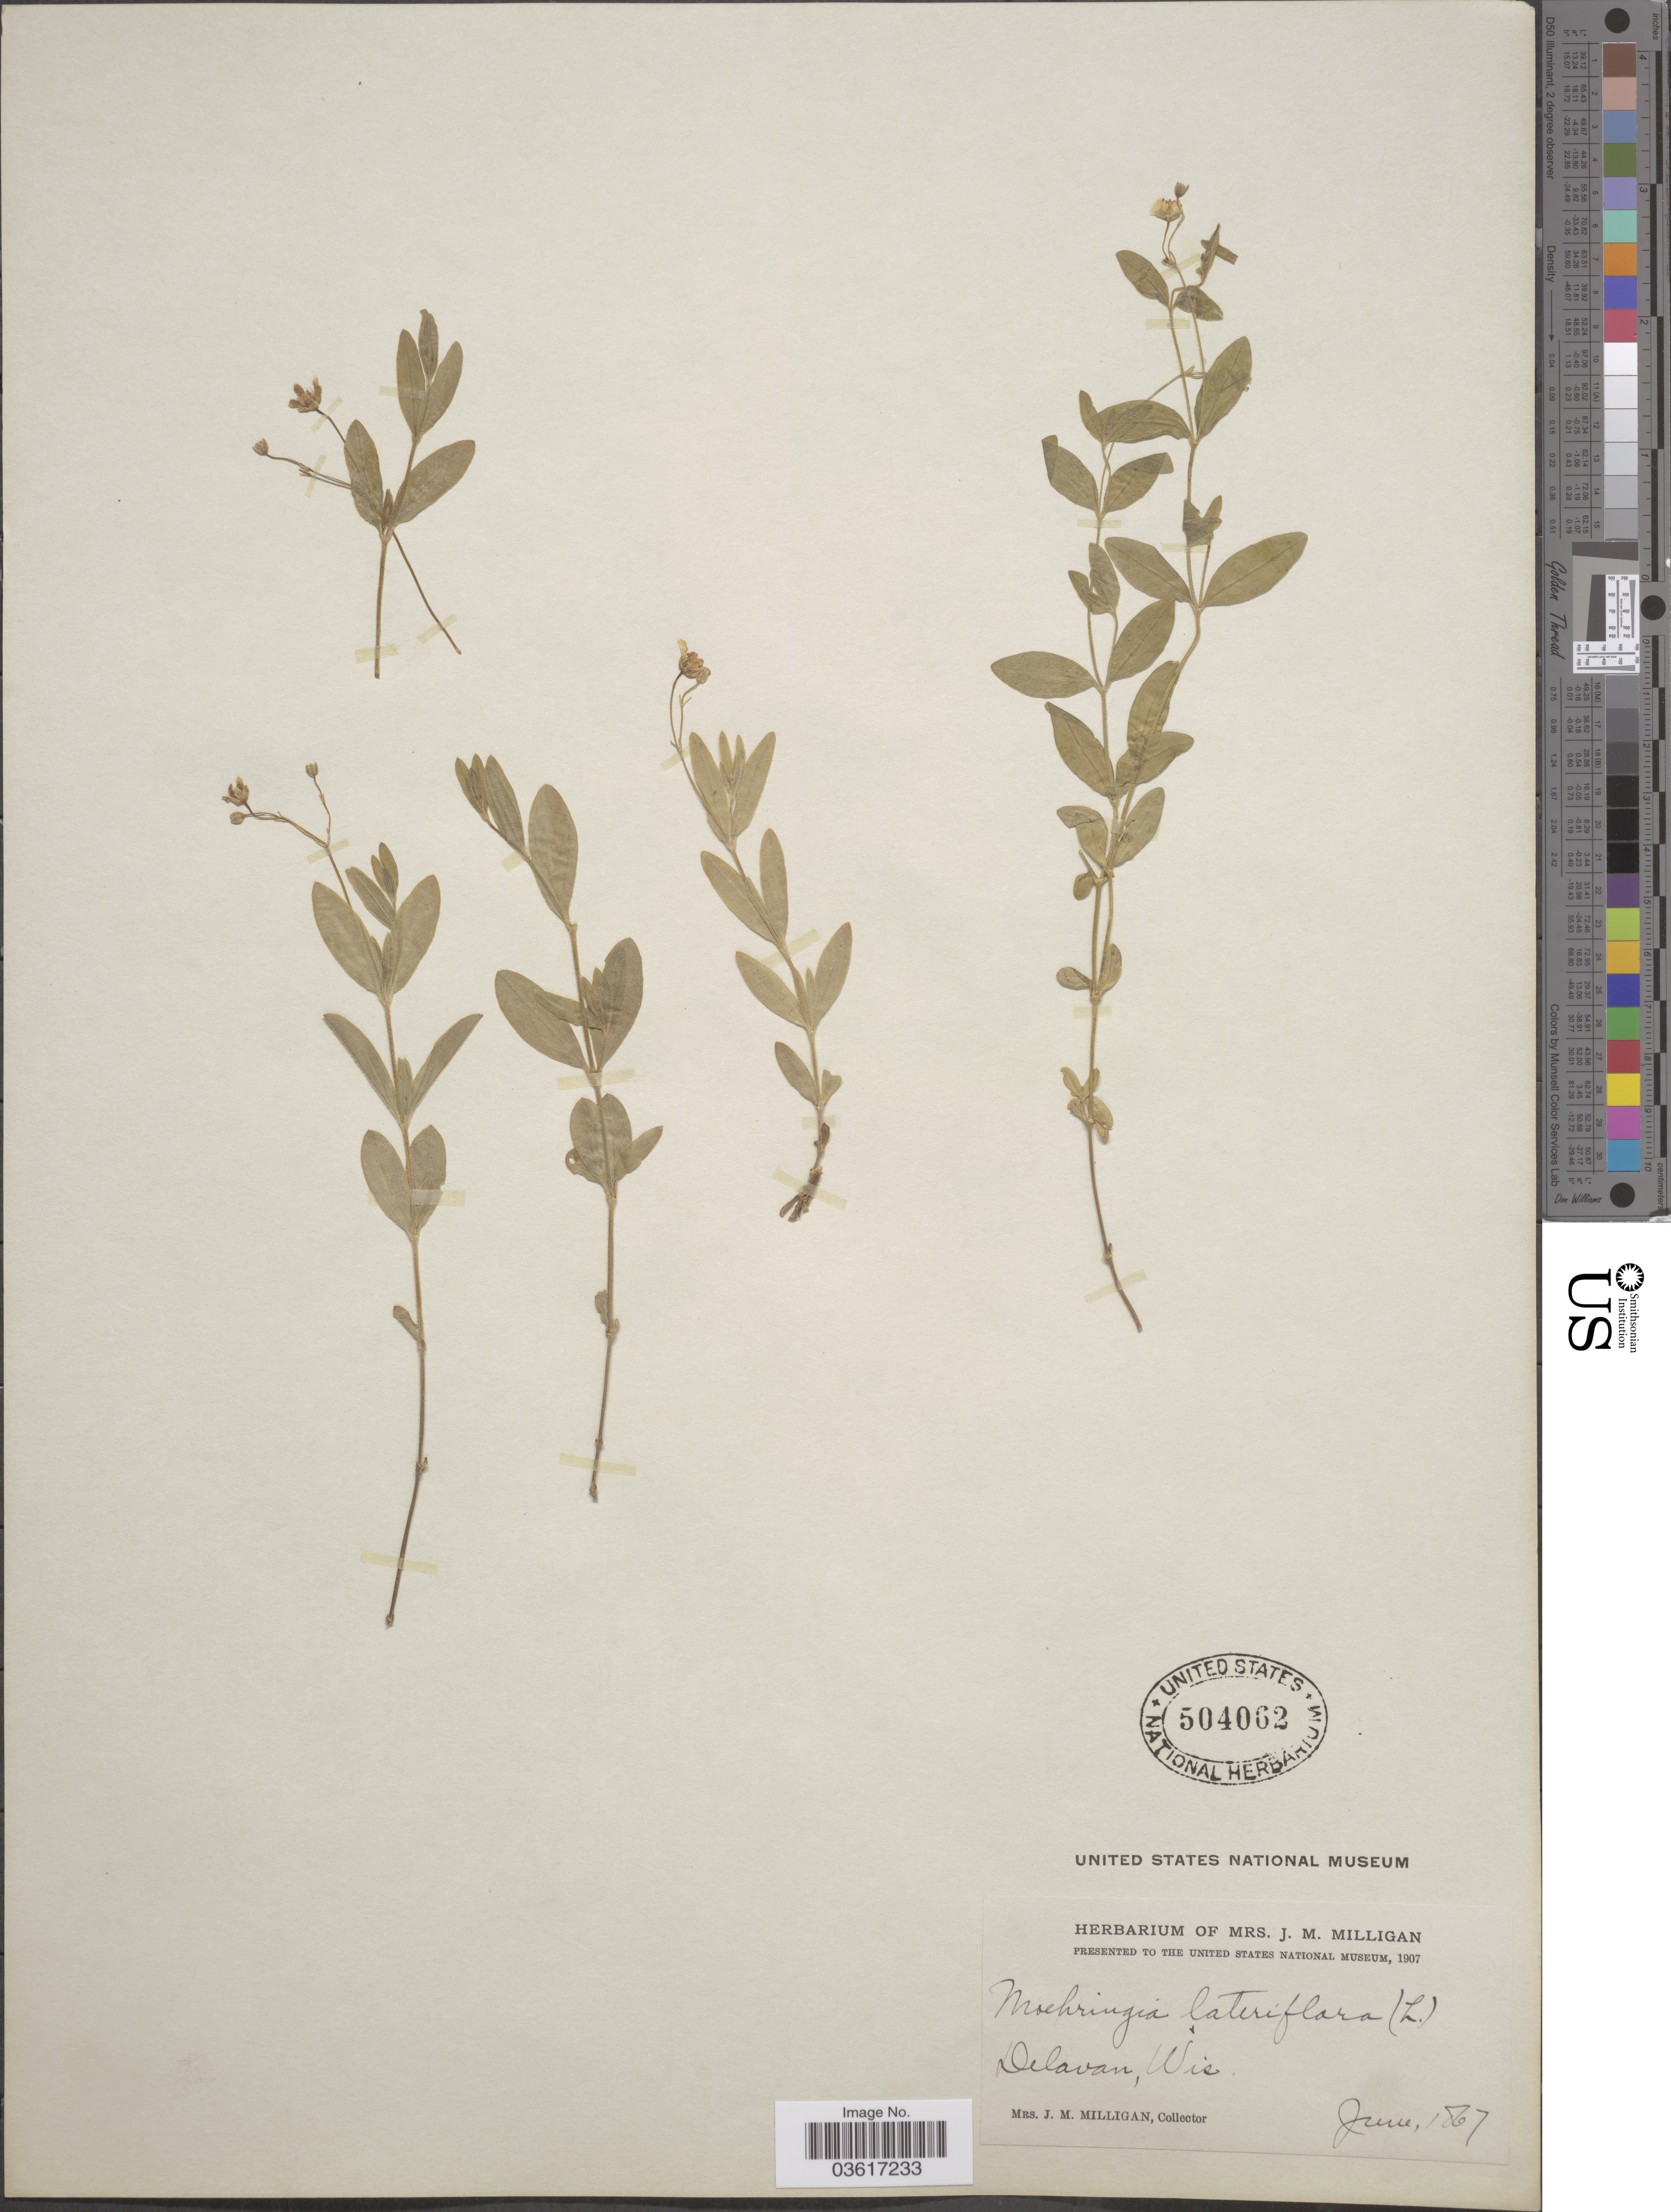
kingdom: Plantae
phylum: Tracheophyta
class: Magnoliopsida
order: Caryophyllales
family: Caryophyllaceae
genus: Moehringia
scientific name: Moehringia lateriflora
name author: (L.) Fenzl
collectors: J. Milligan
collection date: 1867-06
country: United States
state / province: Wisconsin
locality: Delavan, Wis.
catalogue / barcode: US 504062